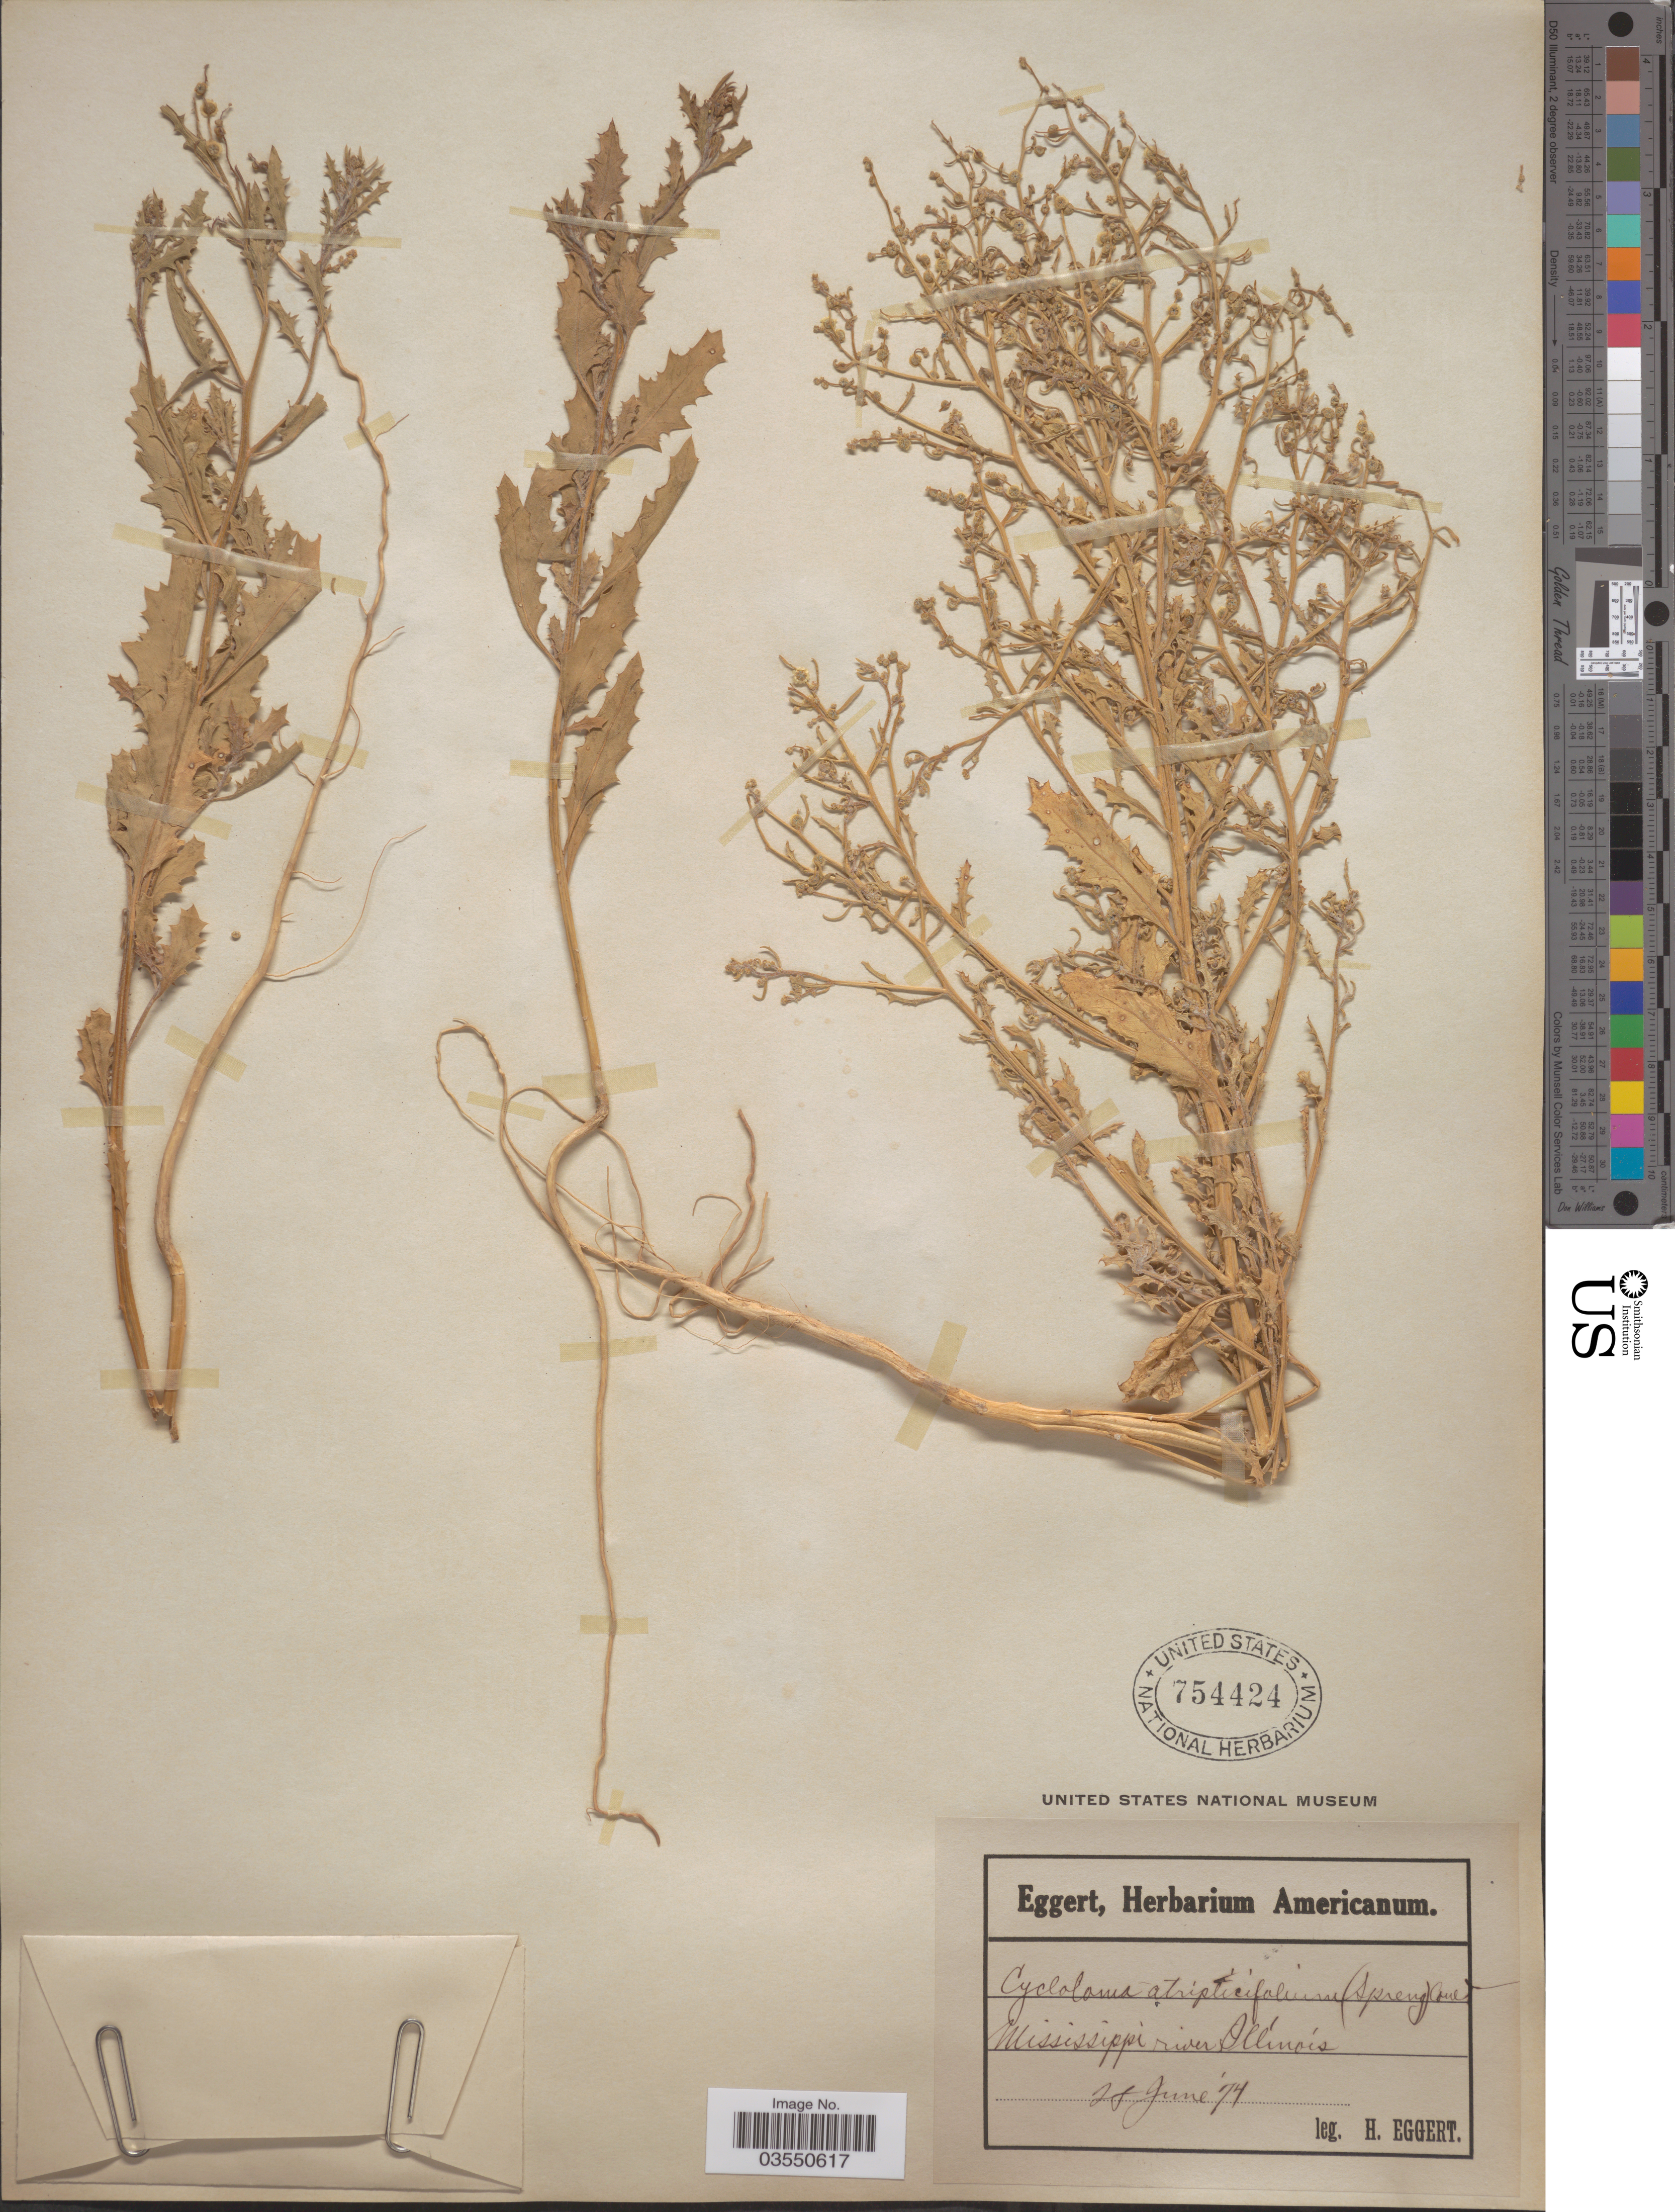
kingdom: Plantae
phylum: Tracheophyta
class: Magnoliopsida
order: Caryophyllales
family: Amaranthaceae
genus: Dysphania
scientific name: Dysphania atriplicifolia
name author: (Spreng.) G. Kadereit et al.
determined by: U.S. National Herbarium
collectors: H. Eggert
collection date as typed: Transcribed d/m/y: 28/6/74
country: United States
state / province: Illinois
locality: Mississippi river.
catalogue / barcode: US 754424